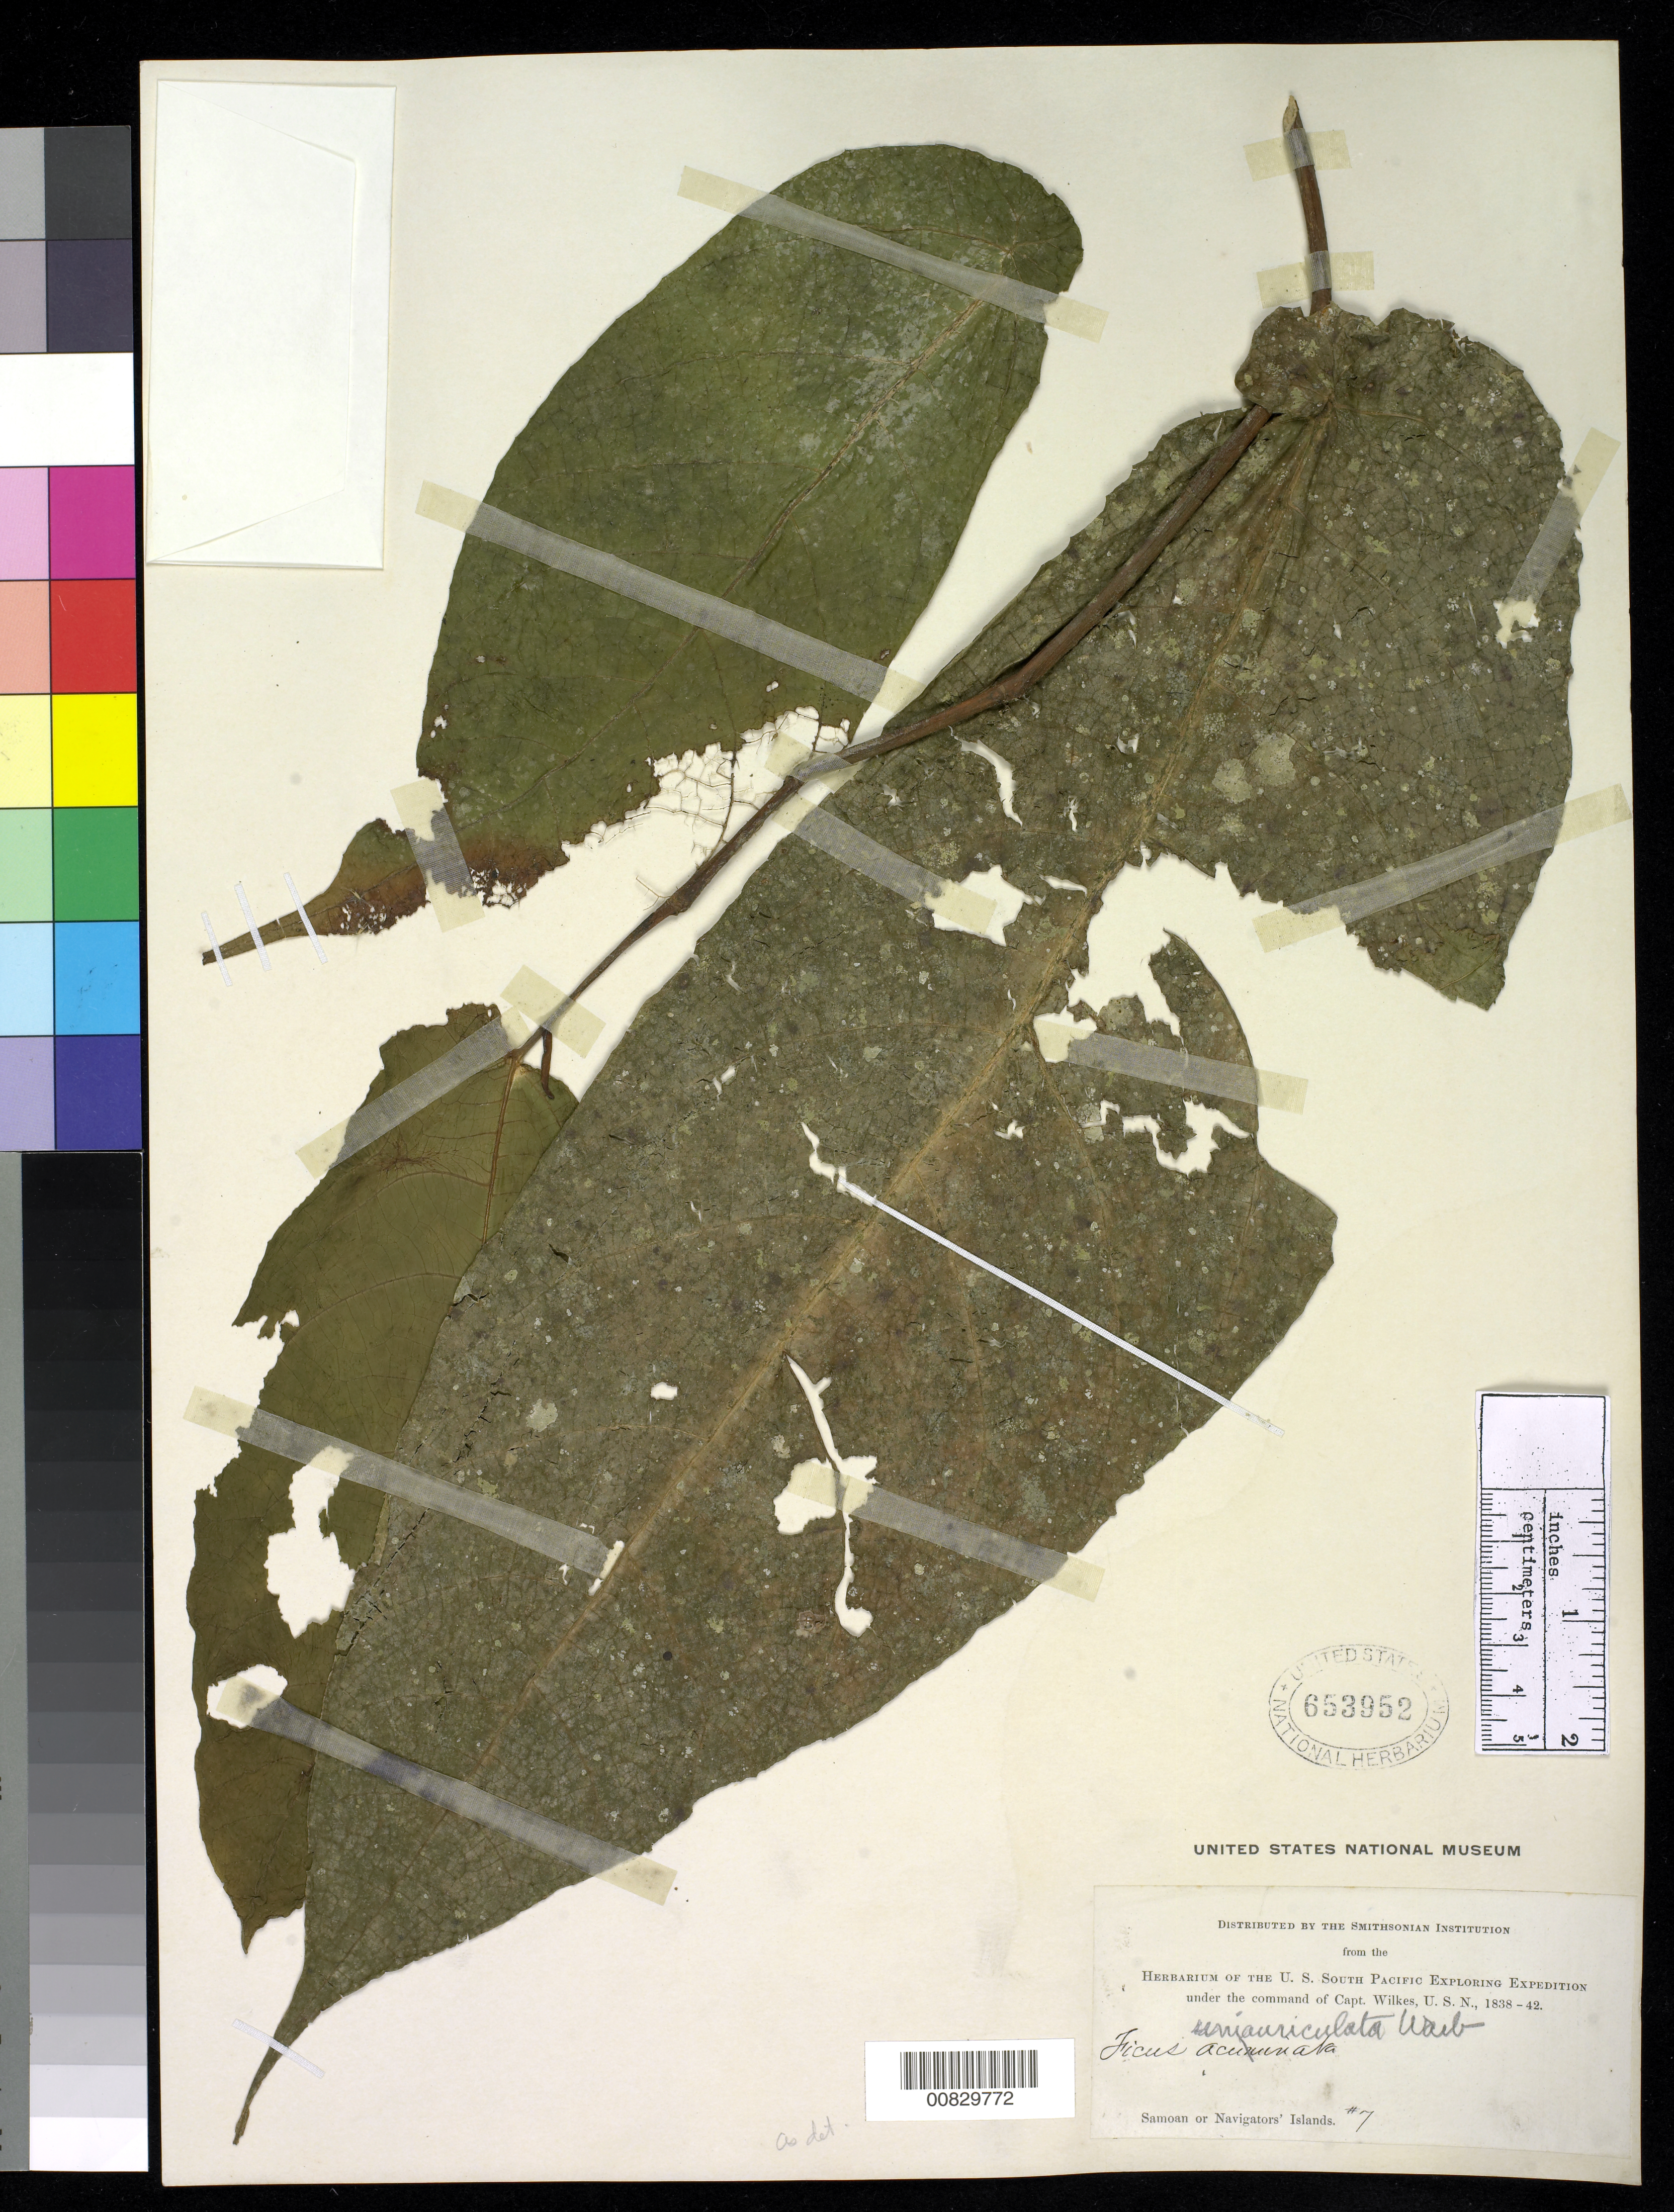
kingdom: Plantae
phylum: Tracheophyta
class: Magnoliopsida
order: Rosales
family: Moraceae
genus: Ficus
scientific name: Ficus uniauriculata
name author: Warb.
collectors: Wilkes Explor. Exped.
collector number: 7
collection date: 1838/1842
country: American Samoa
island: Tutua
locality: Samoan to Navigator's Islands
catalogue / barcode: US 653952